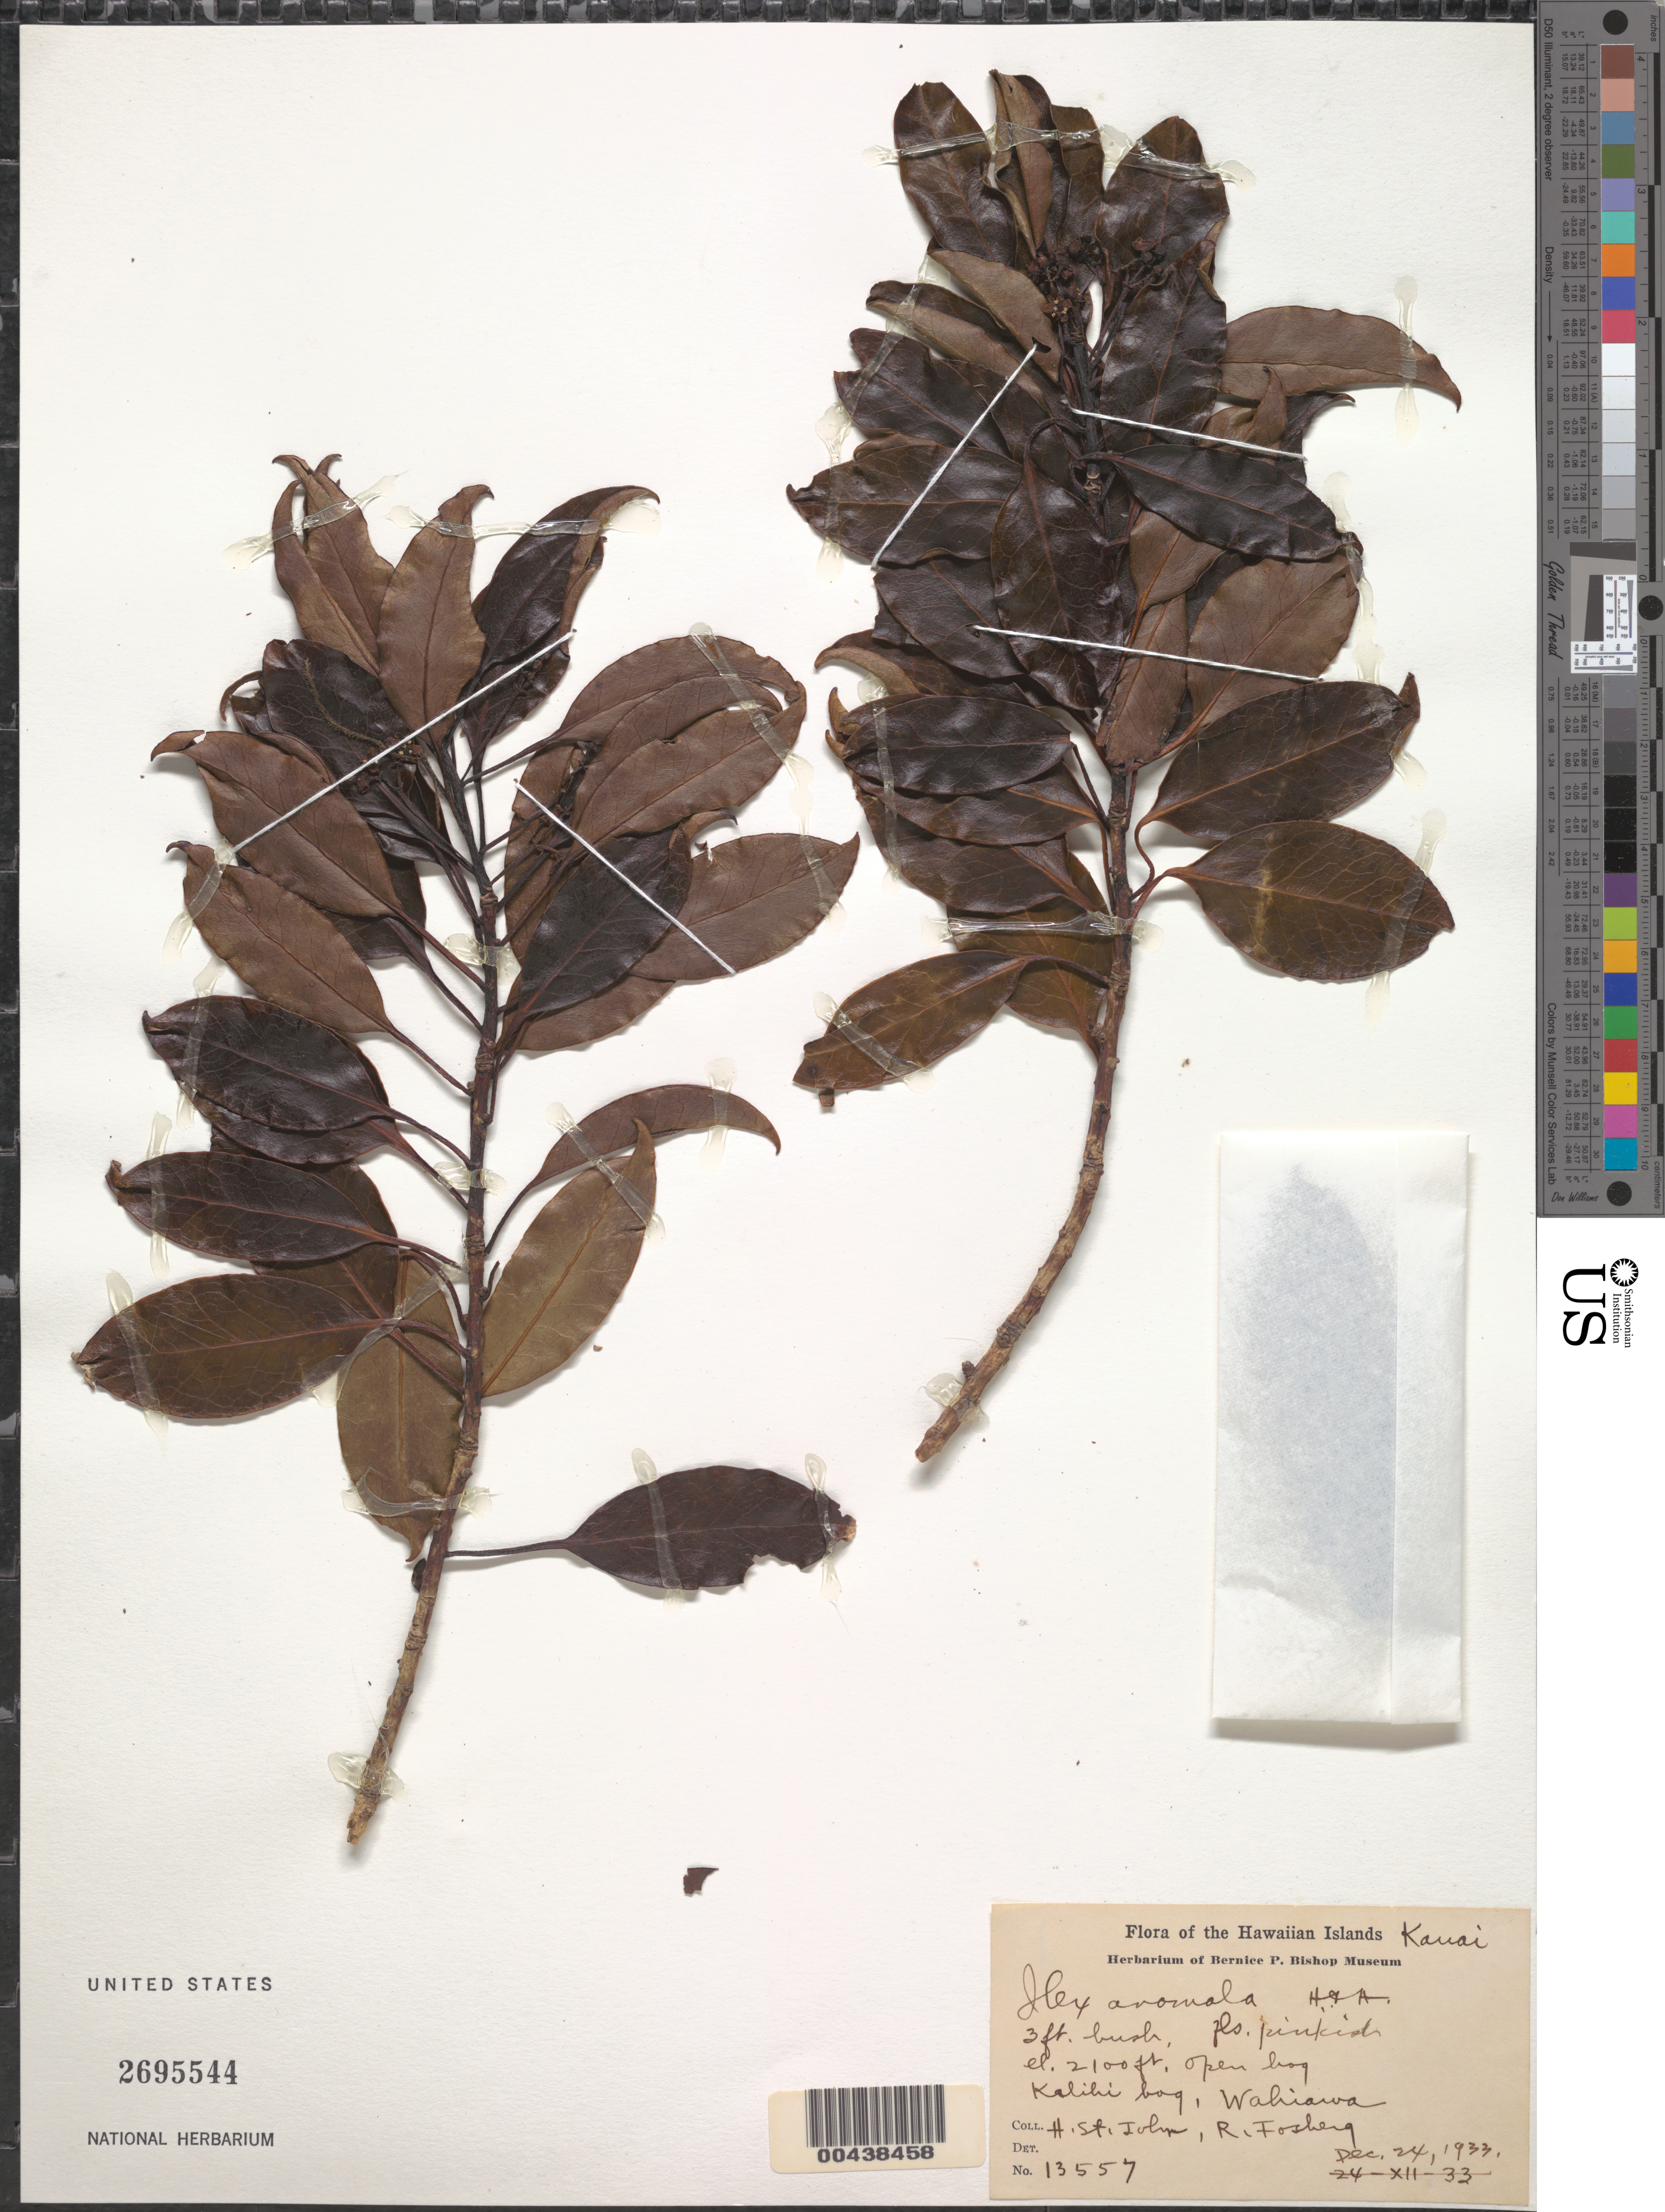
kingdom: Plantae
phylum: Tracheophyta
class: Magnoliopsida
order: Aquifoliales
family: Aquifoliaceae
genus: Ilex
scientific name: Ilex anomala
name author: Hook. & Arn.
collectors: H. St. John & F. R. Fosberg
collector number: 13557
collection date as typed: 24 Dec 1933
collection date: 1933-12-24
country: United States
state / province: Hawaii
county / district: Kauai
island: Kaua'i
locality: Kalihi Bog, Wahiawa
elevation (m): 640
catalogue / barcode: US 2695544